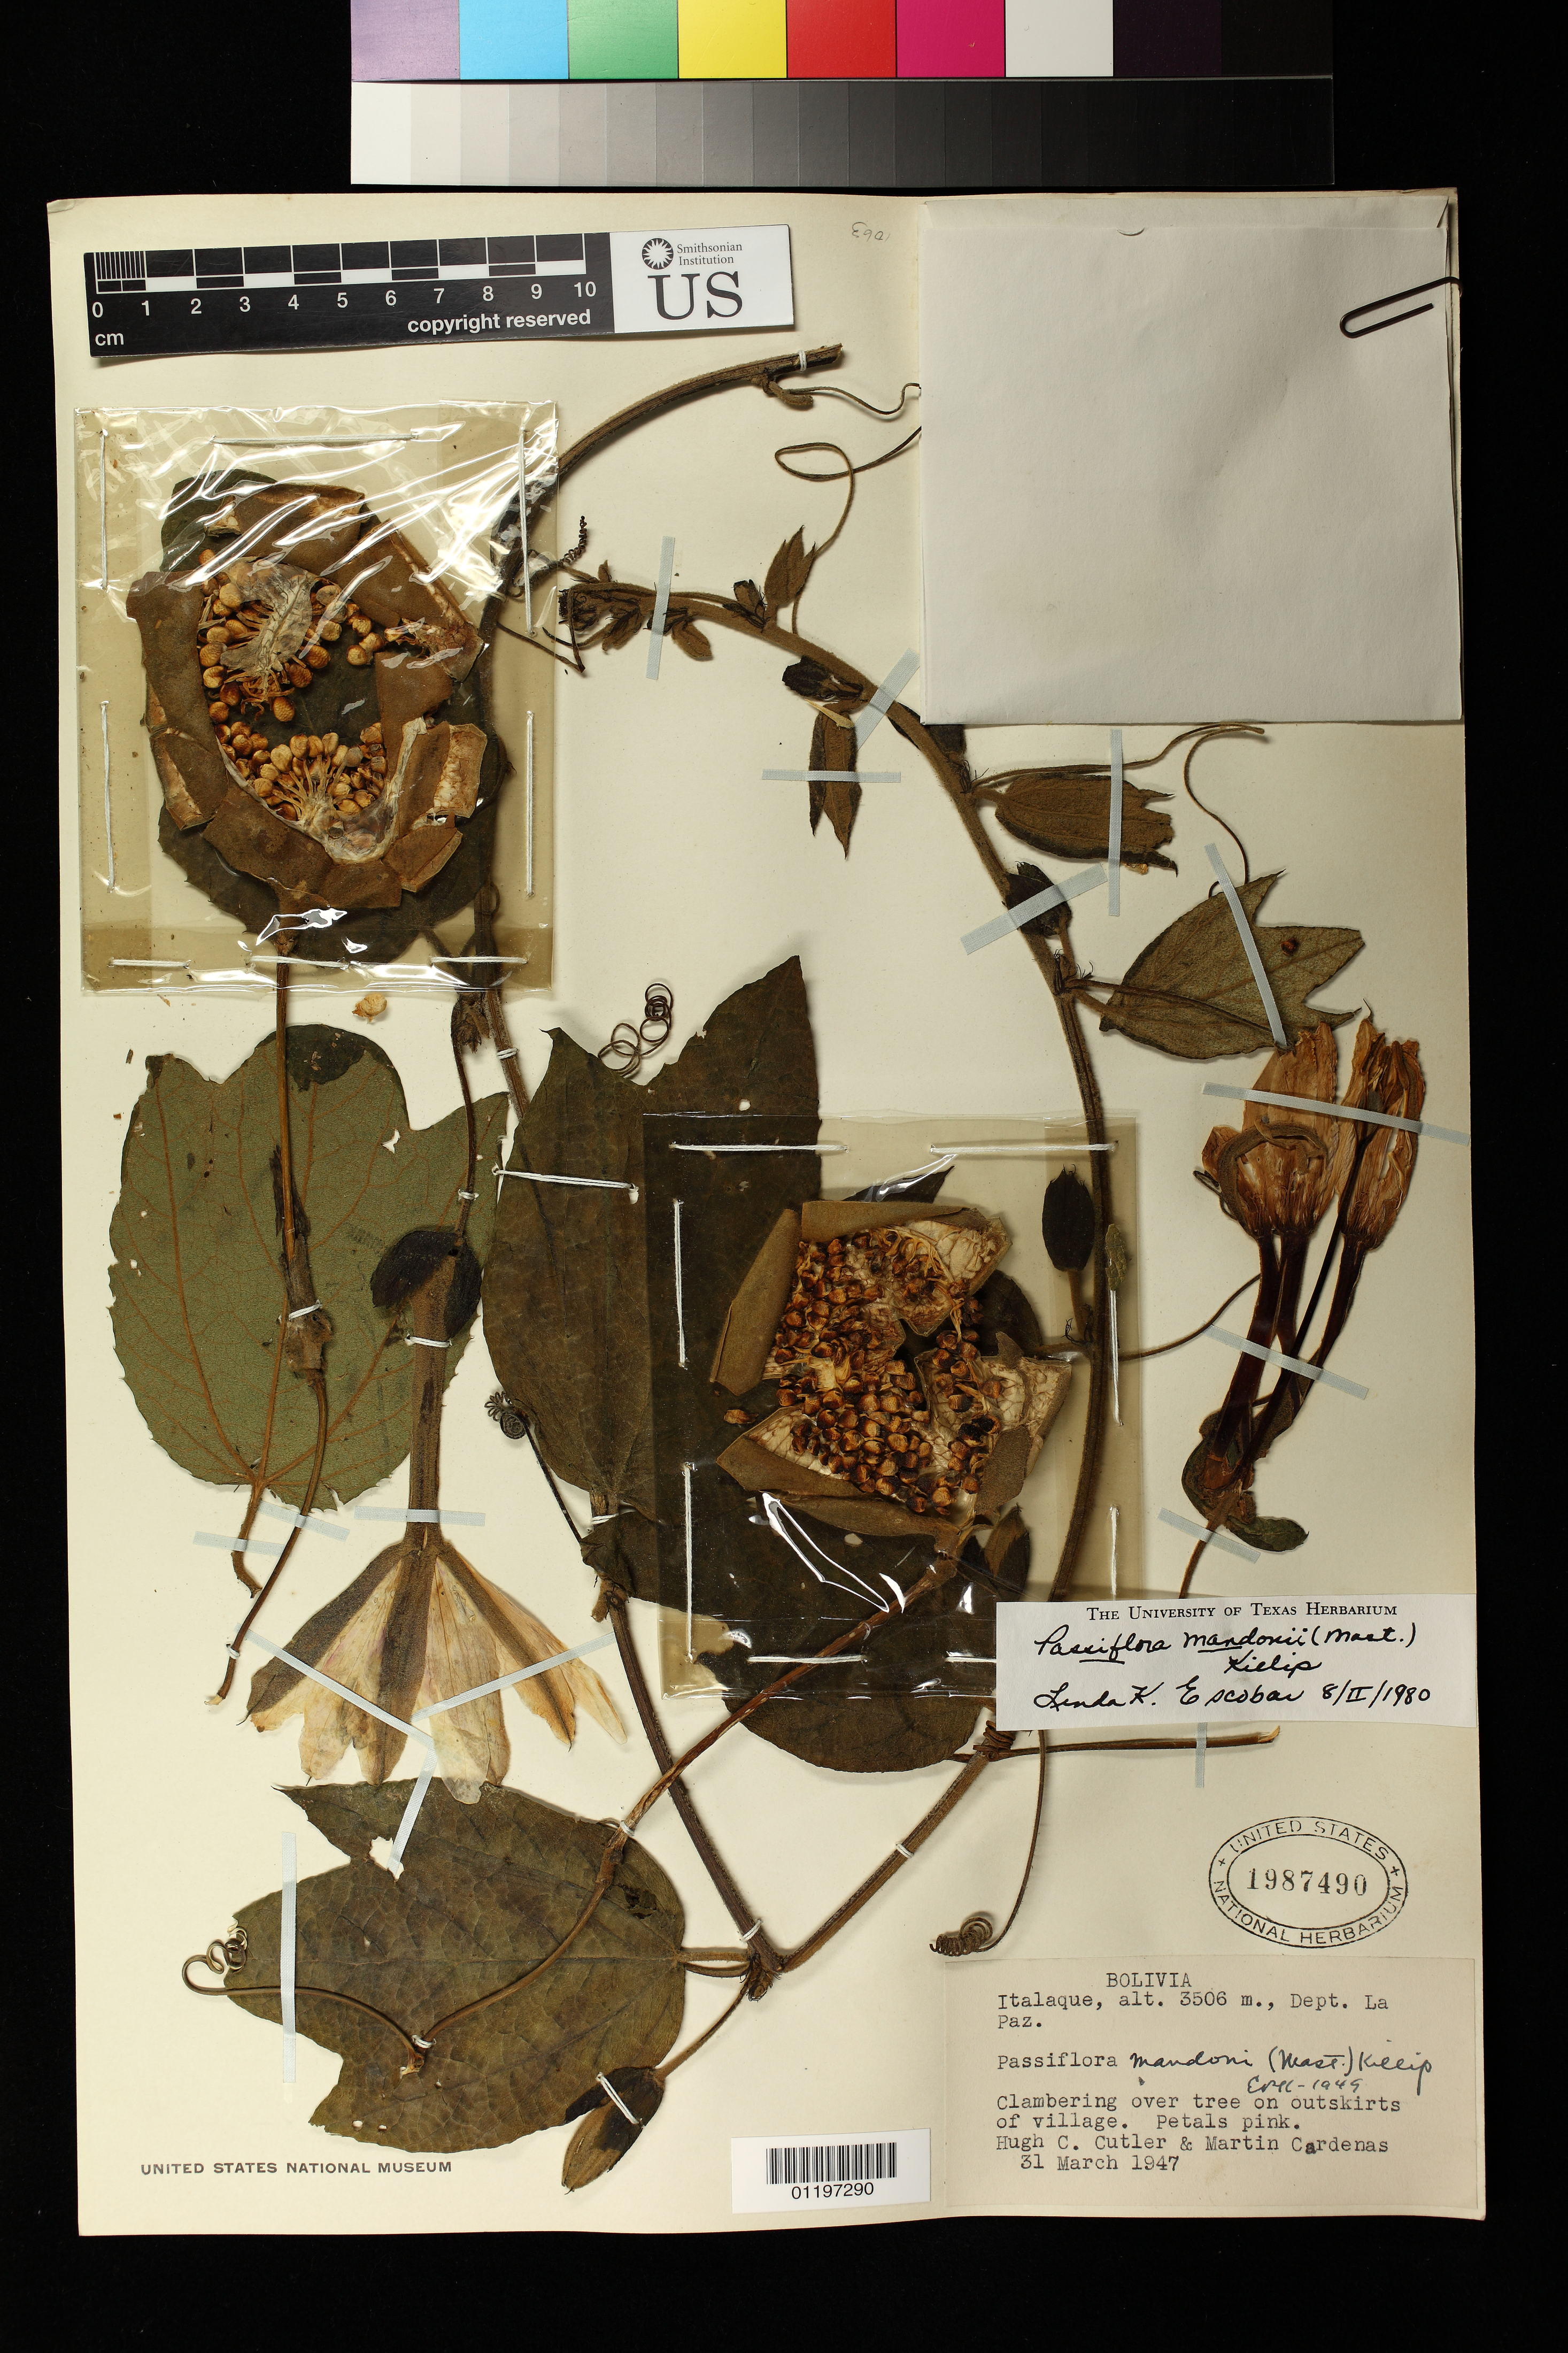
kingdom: Plantae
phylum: Tracheophyta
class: Magnoliopsida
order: Malpighiales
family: Passifloraceae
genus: Passiflora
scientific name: Passiflora mandonii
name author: (Mast.) Killip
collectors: H. C. Cutler & M. Cárdenas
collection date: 1947-03-31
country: Bolivia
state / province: La Páz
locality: Italaque.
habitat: Clambering over tree on outskirts of village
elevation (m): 3506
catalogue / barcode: US 1987490